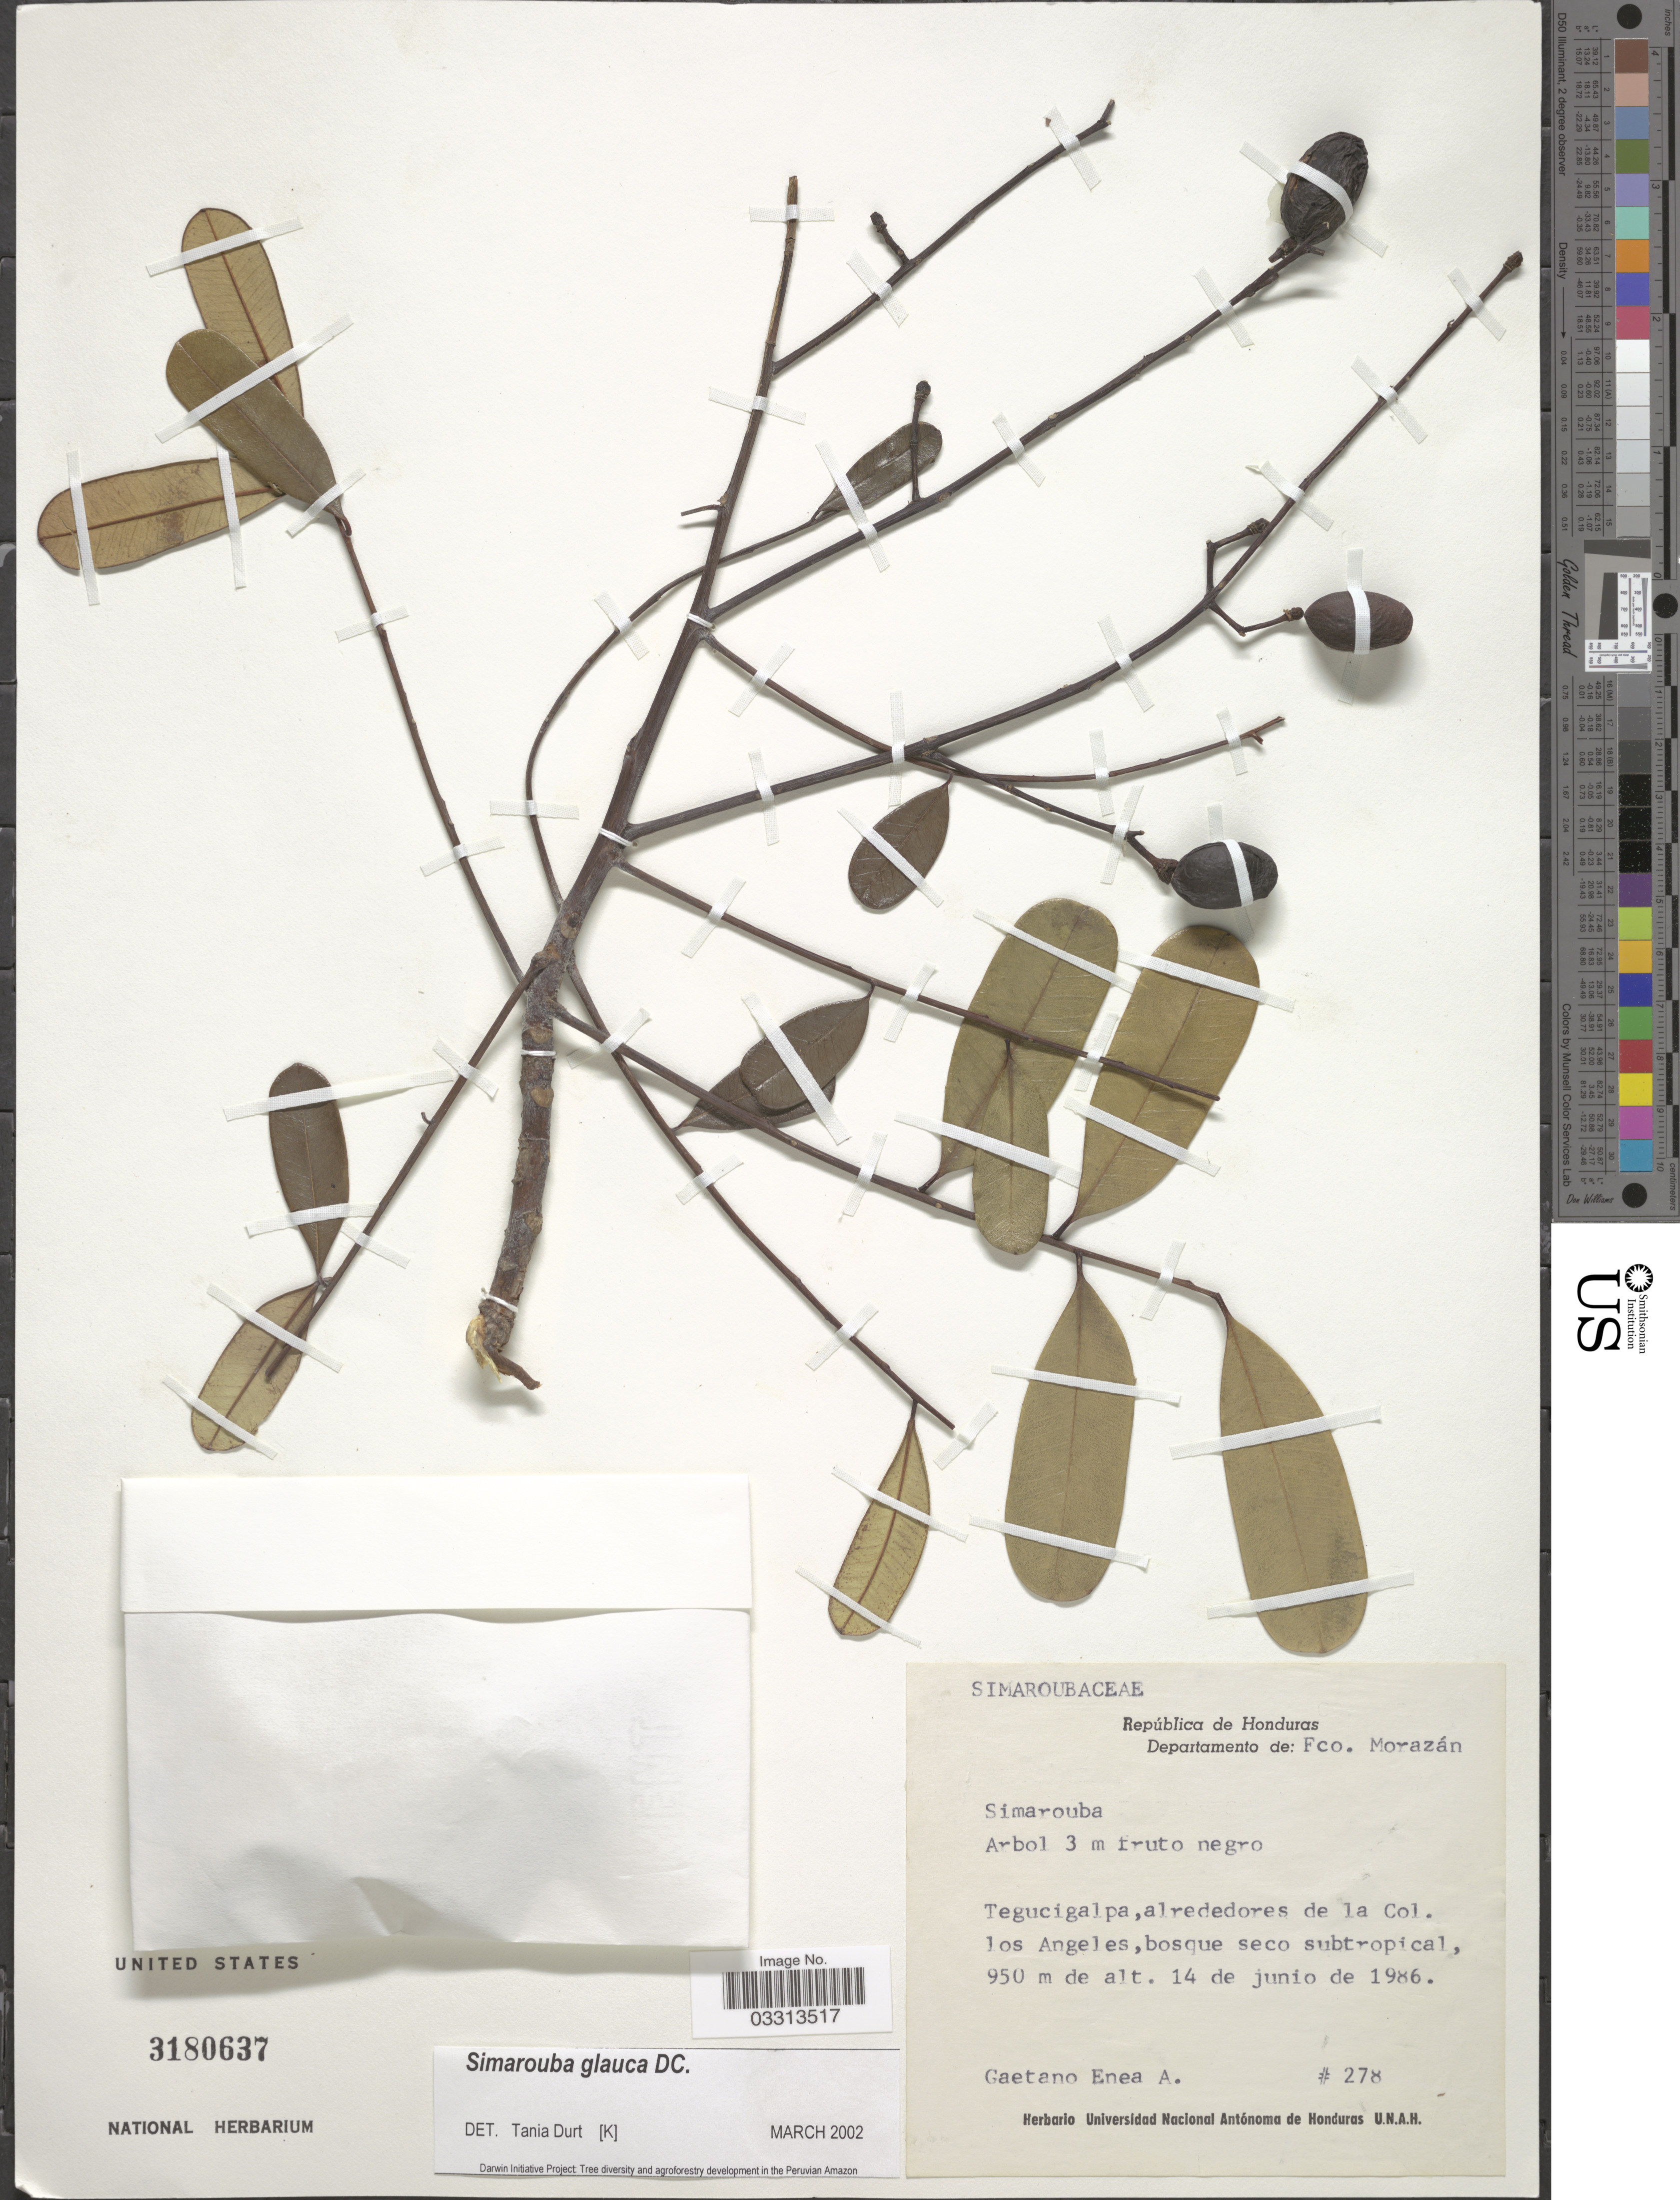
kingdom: Plantae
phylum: Tracheophyta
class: Magnoliopsida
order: Sapindales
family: Simaroubaceae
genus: Simarouba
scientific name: Simarouba glauca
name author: DC.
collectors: Gaetano Enea A.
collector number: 278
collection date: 1986-06-14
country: Honduras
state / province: Fco. Morazán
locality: Departamento de: Fco. Morazán, Tegucigalpa, alrededores de la Col. los Angeles.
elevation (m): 950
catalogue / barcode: US 3180637